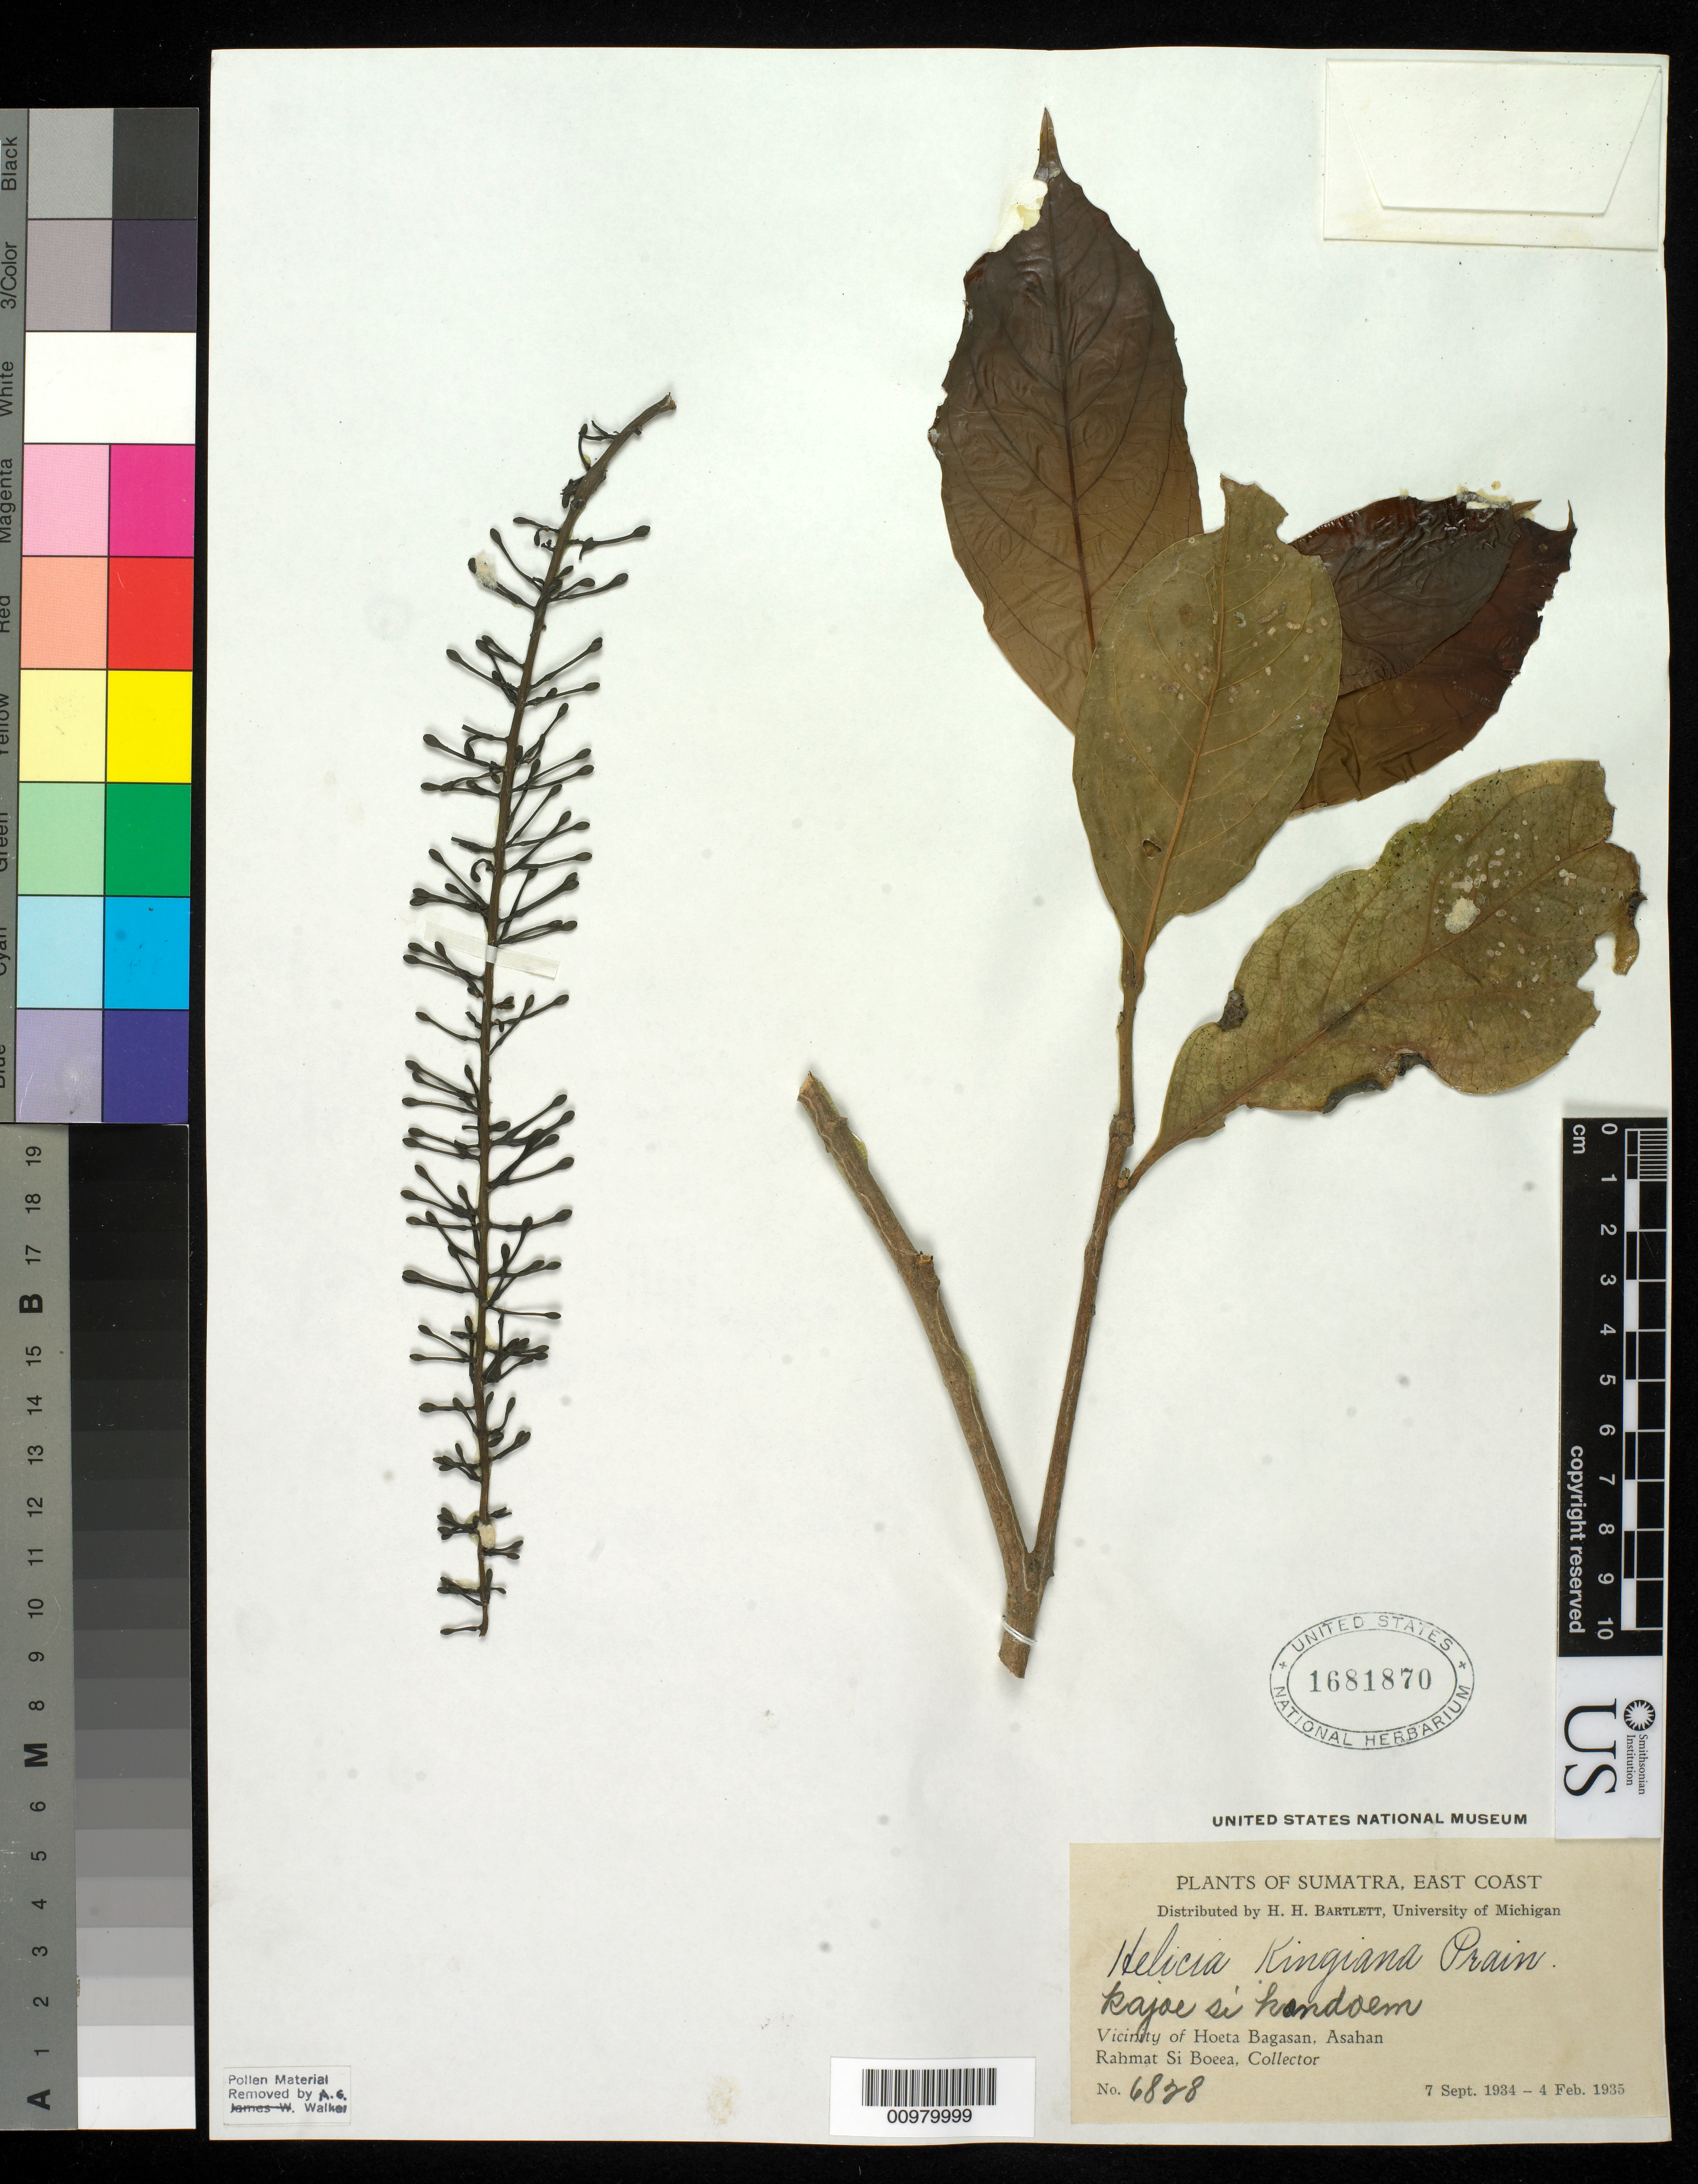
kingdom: Plantae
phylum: Tracheophyta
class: Magnoliopsida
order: Proteales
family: Proteaceae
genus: Helicia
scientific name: Helicia kingiana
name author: Prain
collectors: Rahmat Si Boeea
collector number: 6828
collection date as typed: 04 Feb 1935 to 07 Sep 1935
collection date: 1935-02-04/1935-09-07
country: Indonesia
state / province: Sumatra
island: Sumatra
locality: Vicinity of Hoeta Bagasan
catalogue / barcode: US 1681870